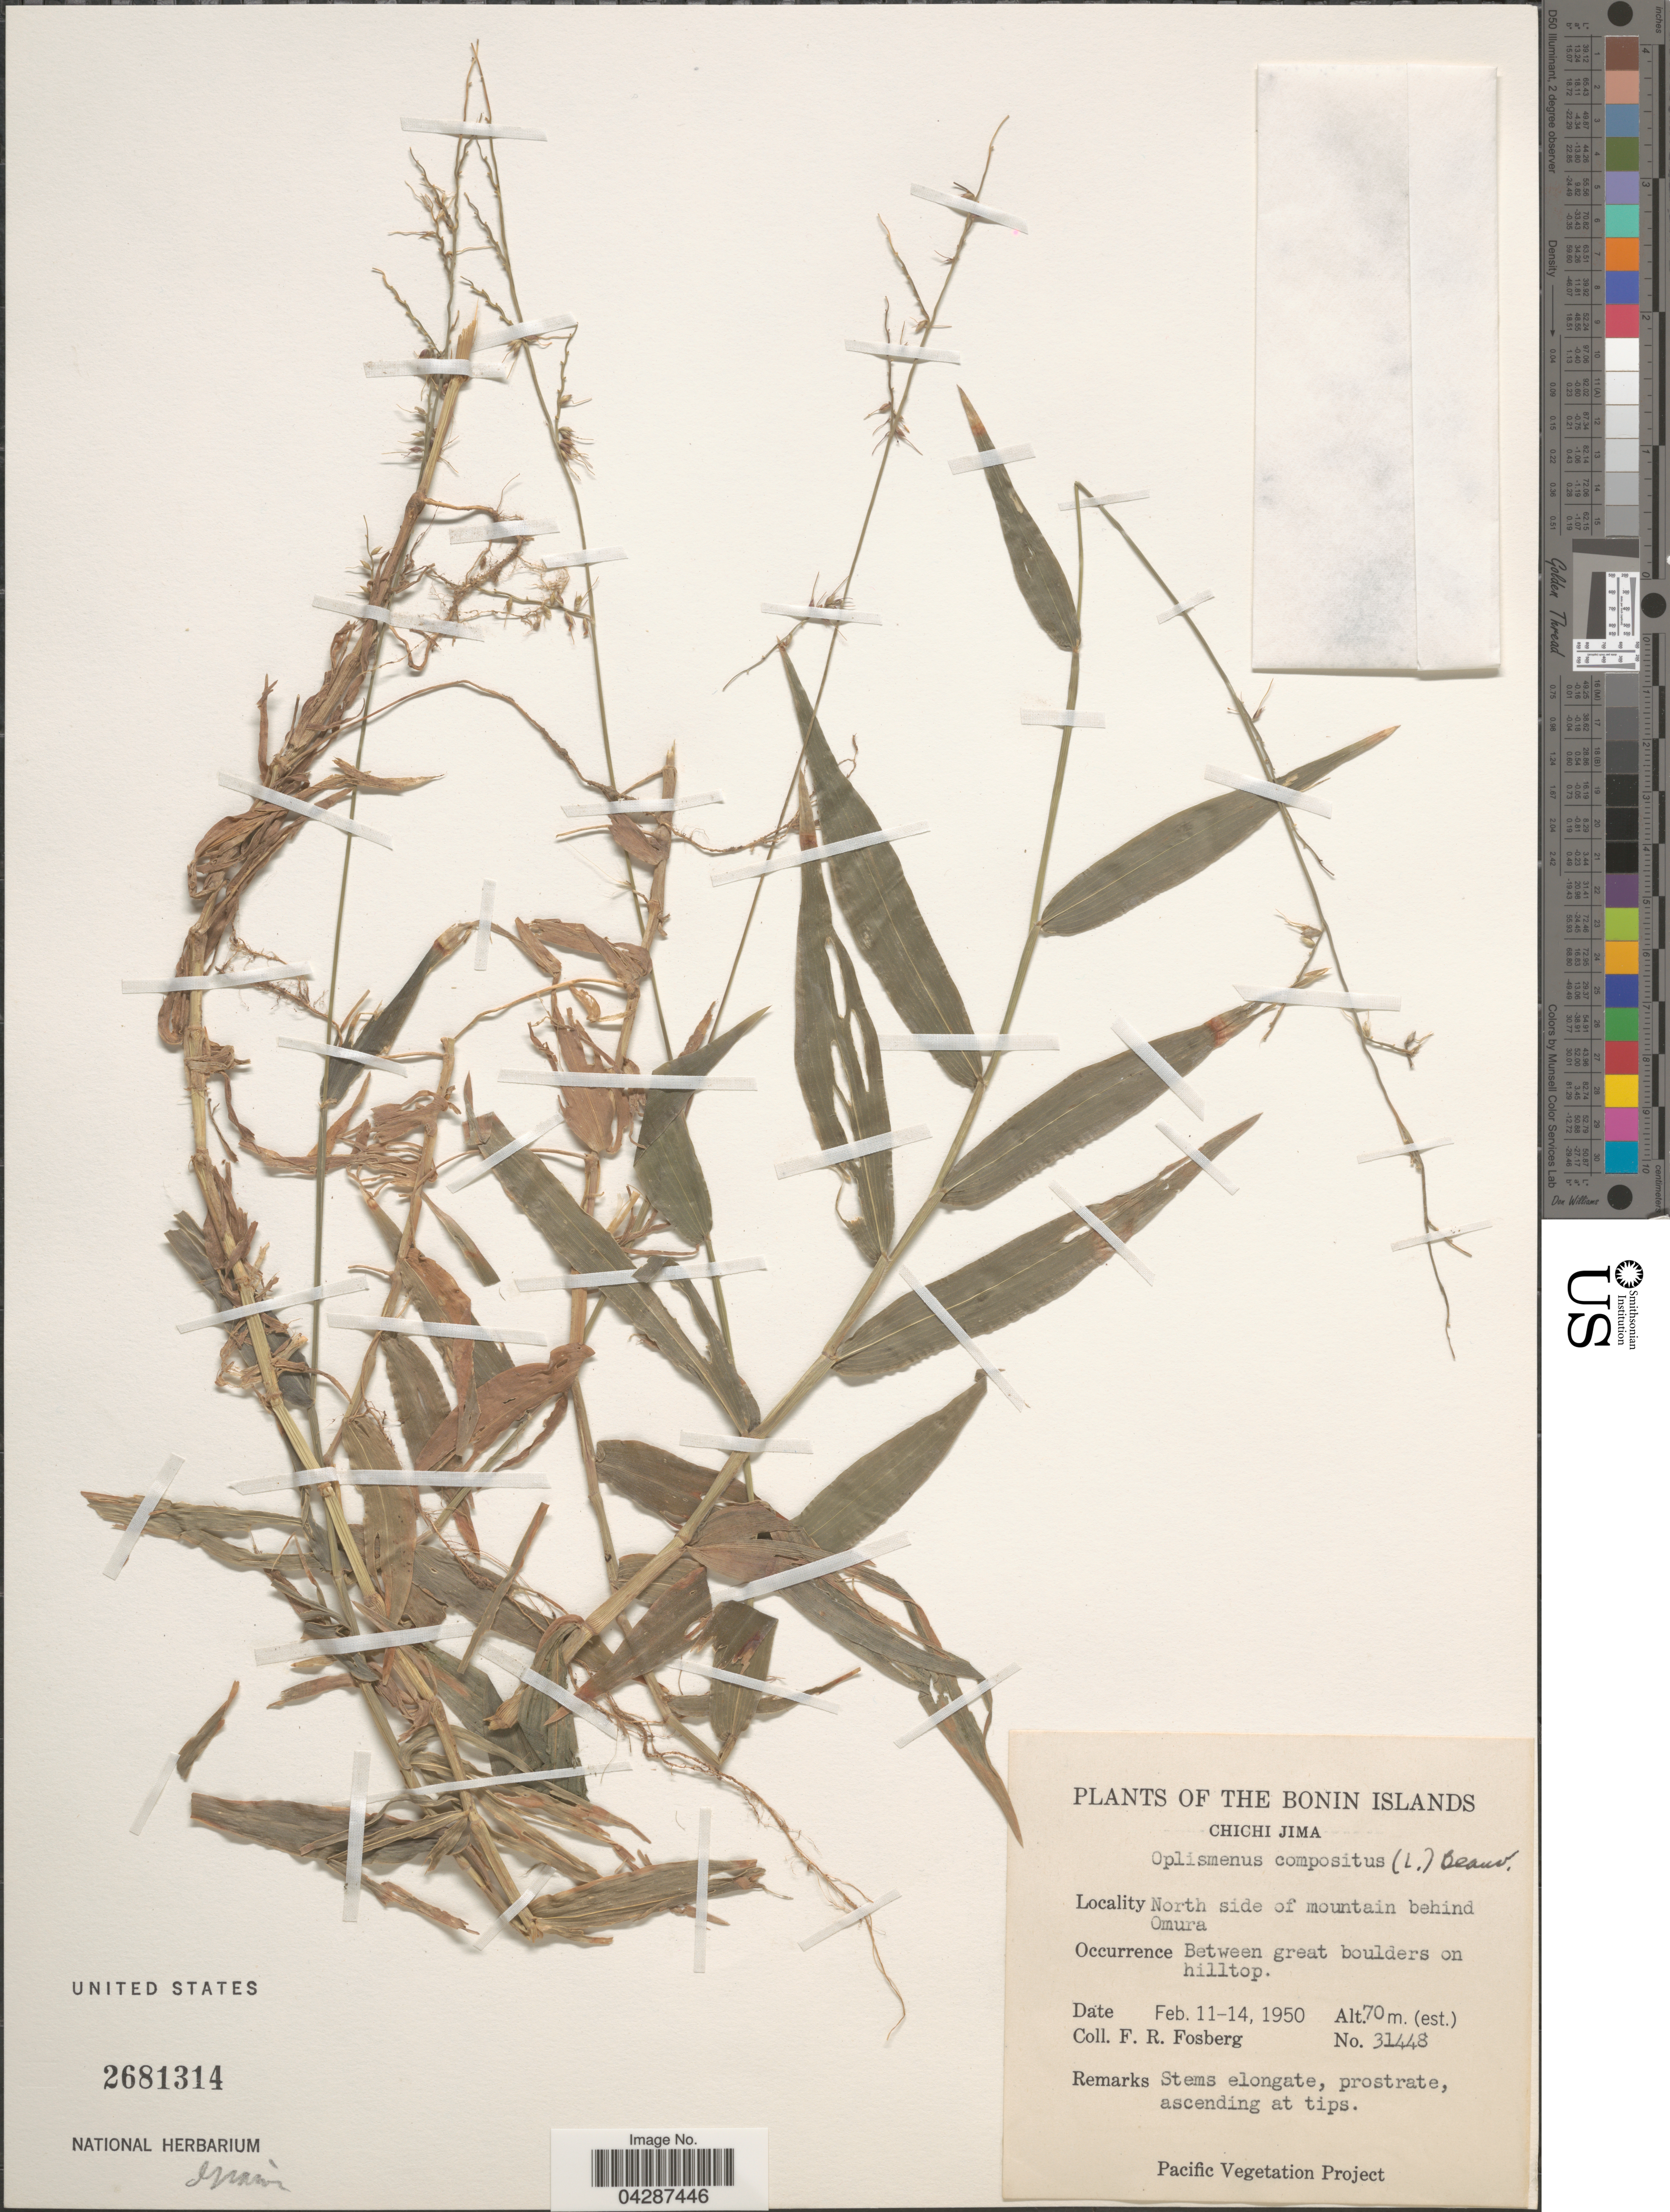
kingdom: Plantae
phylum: Tracheophyta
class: Liliopsida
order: Poales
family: Poaceae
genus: Oplismenus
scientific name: Oplismenus compositus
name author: (L.) P. Beauv.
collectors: F. R. Fosberg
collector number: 31448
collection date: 1950-02-11/1950-02-14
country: Japan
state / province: Tokyo, Federal City of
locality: The Bonin Islands. Chichi Jima. North side of mountain behind Omura. Between great boulders on hilltop.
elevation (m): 70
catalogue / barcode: US 2681314